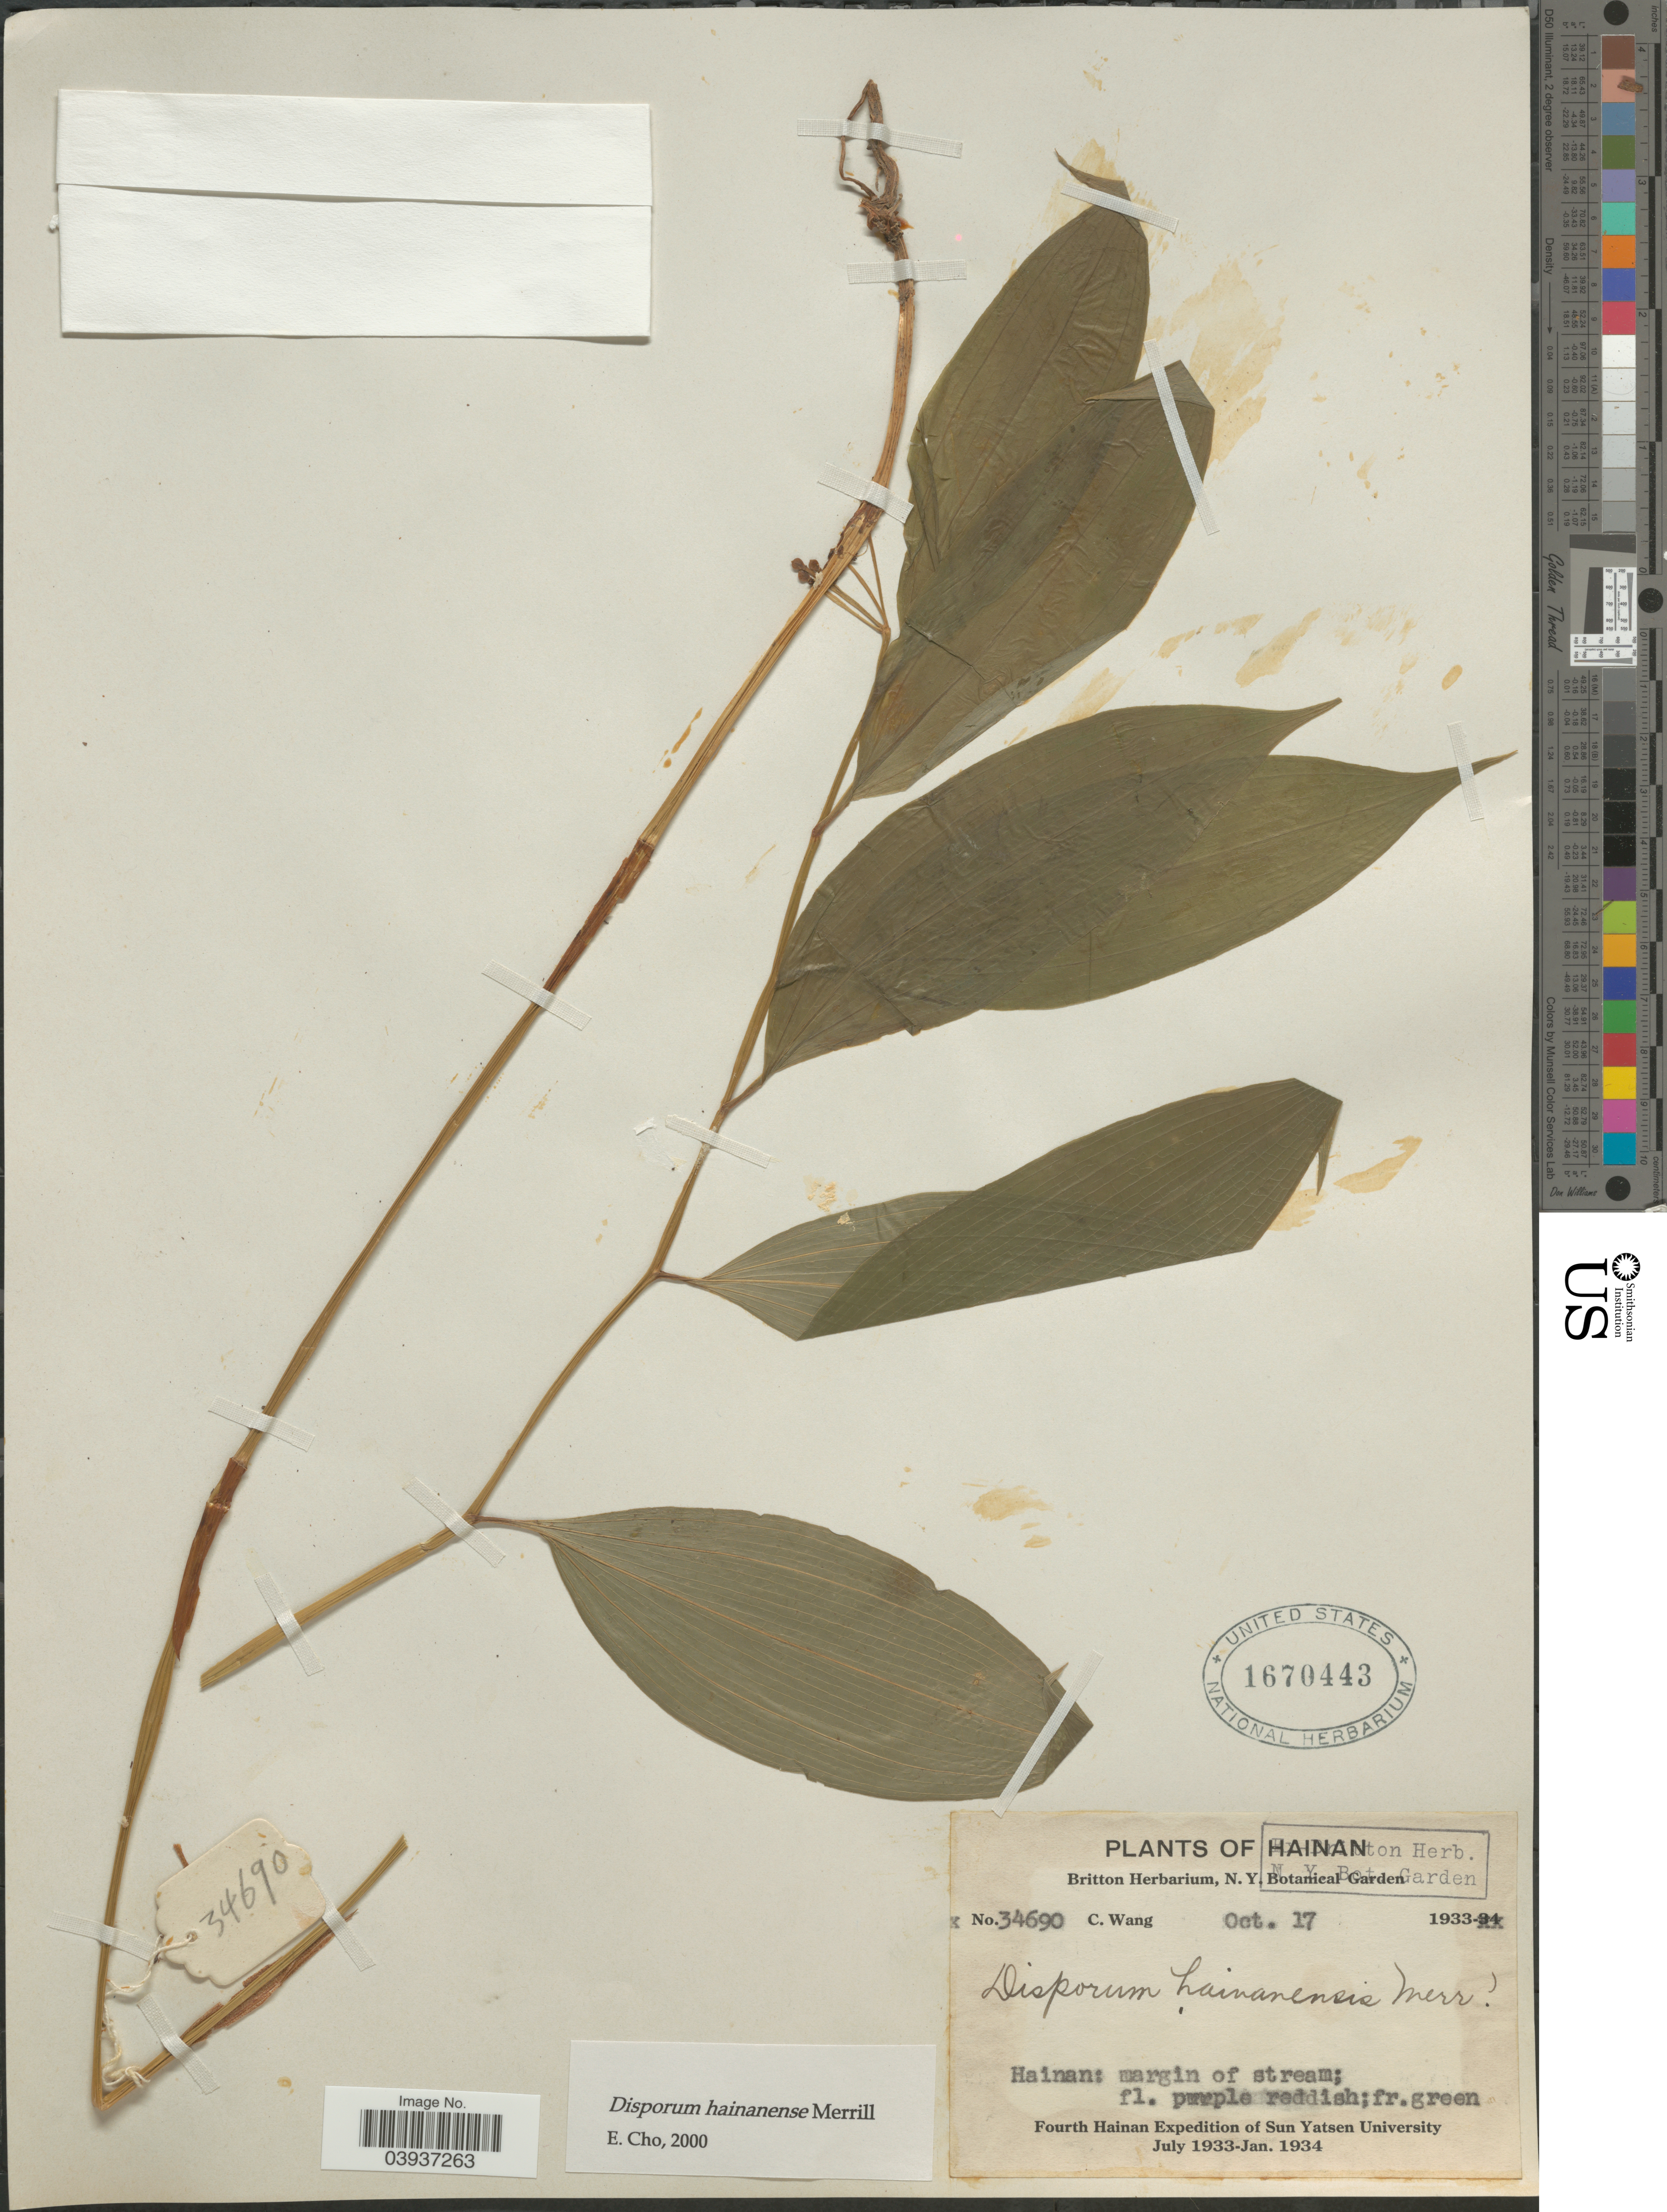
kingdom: Plantae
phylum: Tracheophyta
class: Liliopsida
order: Liliales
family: Colchicaceae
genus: Disporum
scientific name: Disporum hainanense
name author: Merr.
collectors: C. Wang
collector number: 34690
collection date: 1933-10-17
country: China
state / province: Hainan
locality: Hainan: margin of stream.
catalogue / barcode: US 1670443